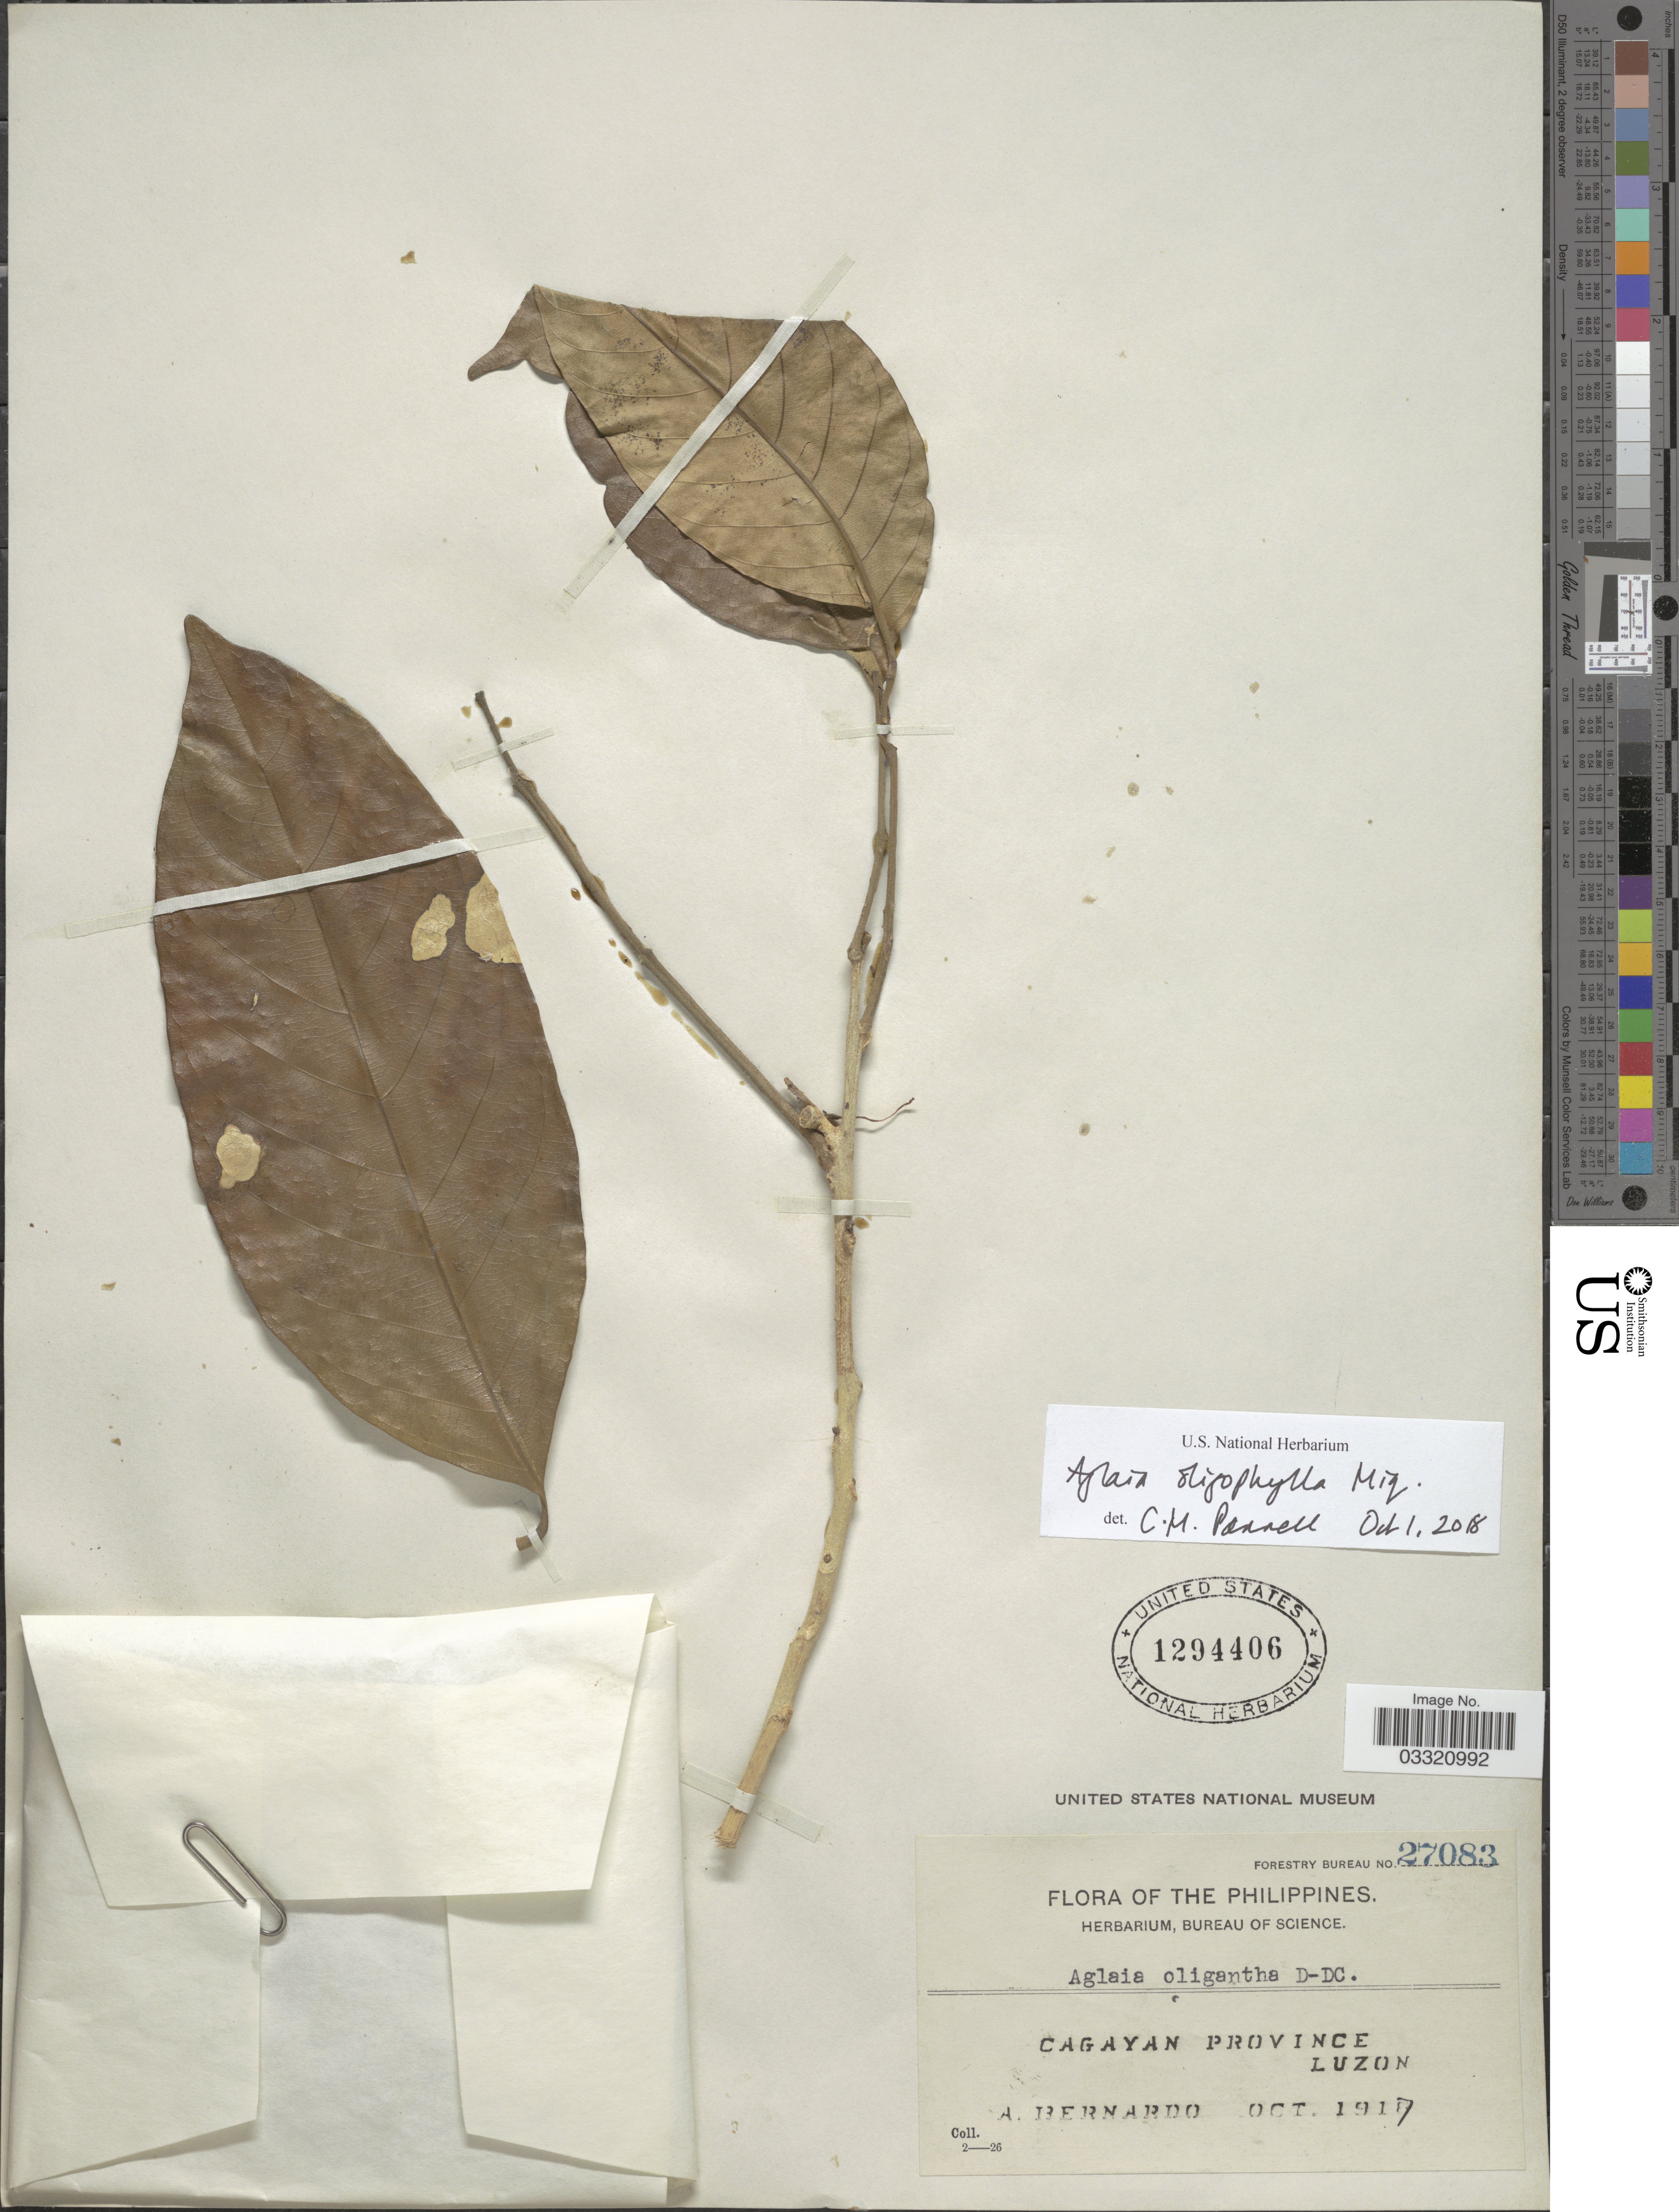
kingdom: Plantae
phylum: Tracheophyta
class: Magnoliopsida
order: Sapindales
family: Meliaceae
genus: Aglaia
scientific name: Aglaia oligophylla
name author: Miq.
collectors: A. Bernardo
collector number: Forestry Bureau 27083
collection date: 1917-10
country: Philippines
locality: Cagayan Province. Luzon.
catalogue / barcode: US 1294406